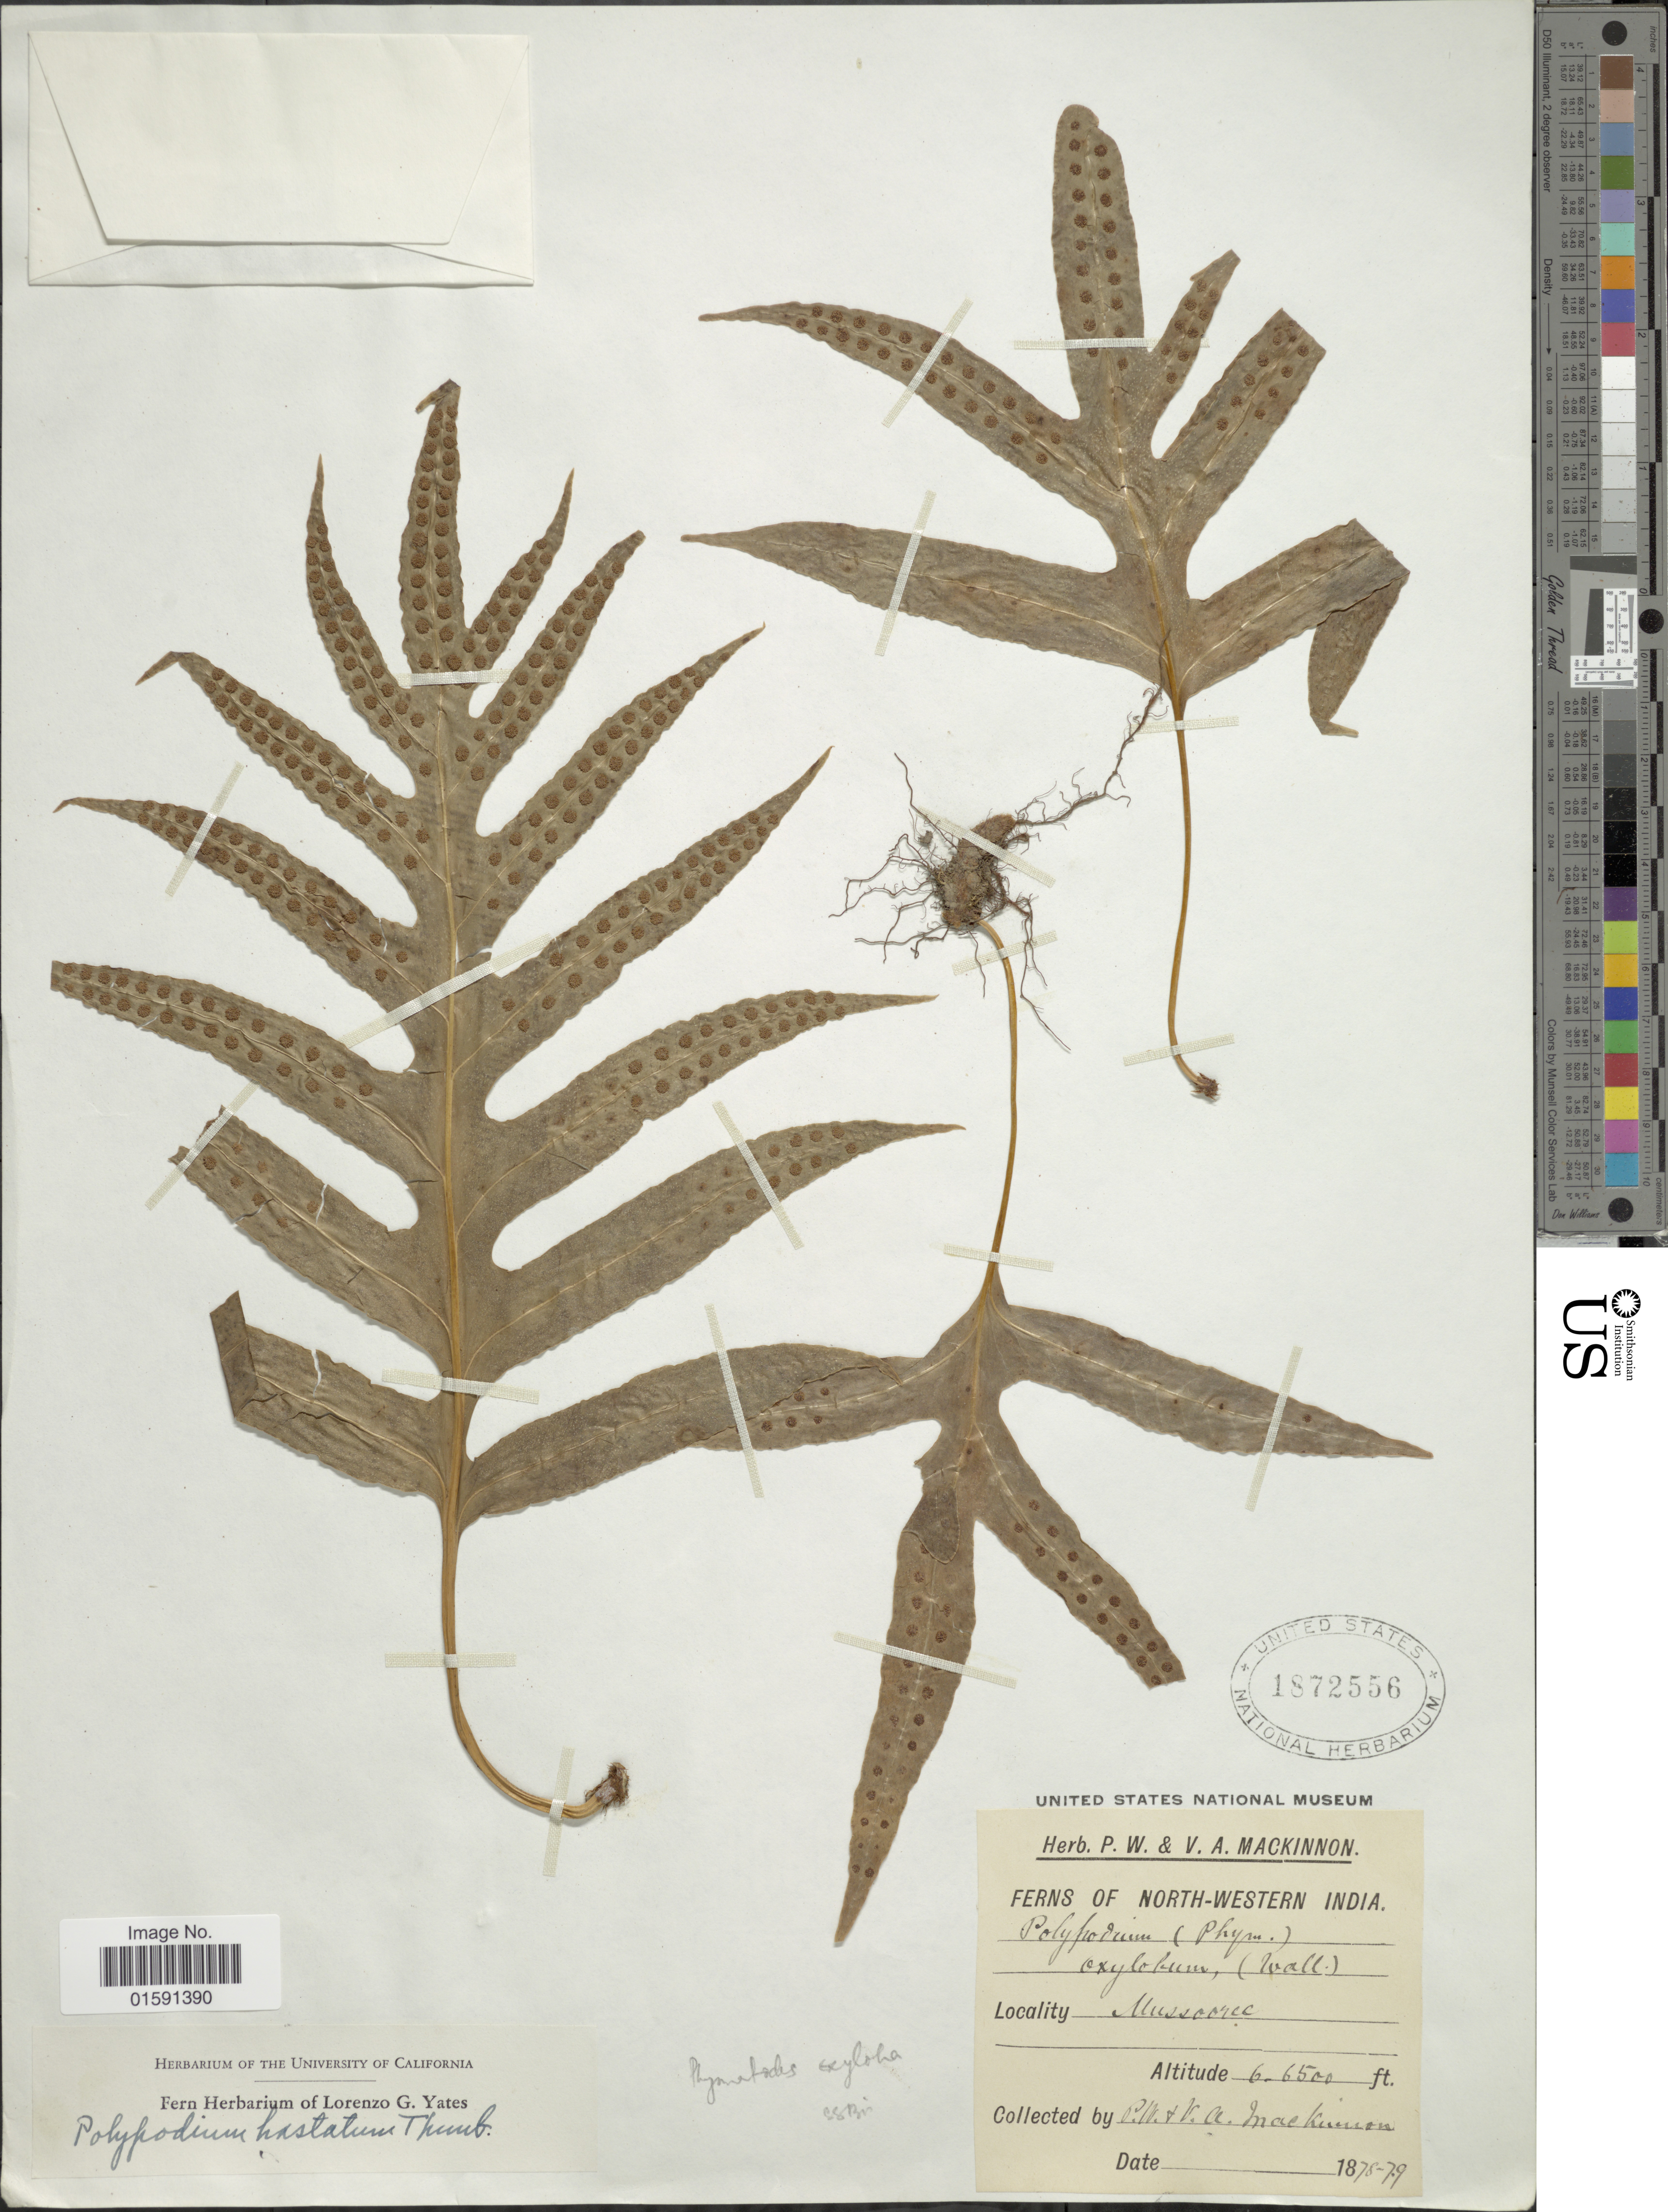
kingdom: Plantae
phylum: Tracheophyta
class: Polypodiopsida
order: Polypodiales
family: Polypodiaceae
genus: Selliguea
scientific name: Selliguea oxyloba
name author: (Wall. ex Kunze) Fraser-Jenk.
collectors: M. Macedo & V. Mackinnon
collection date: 1878/1879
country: India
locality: NorthWestern India, Mussoorie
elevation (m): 1829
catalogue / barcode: US 1872556